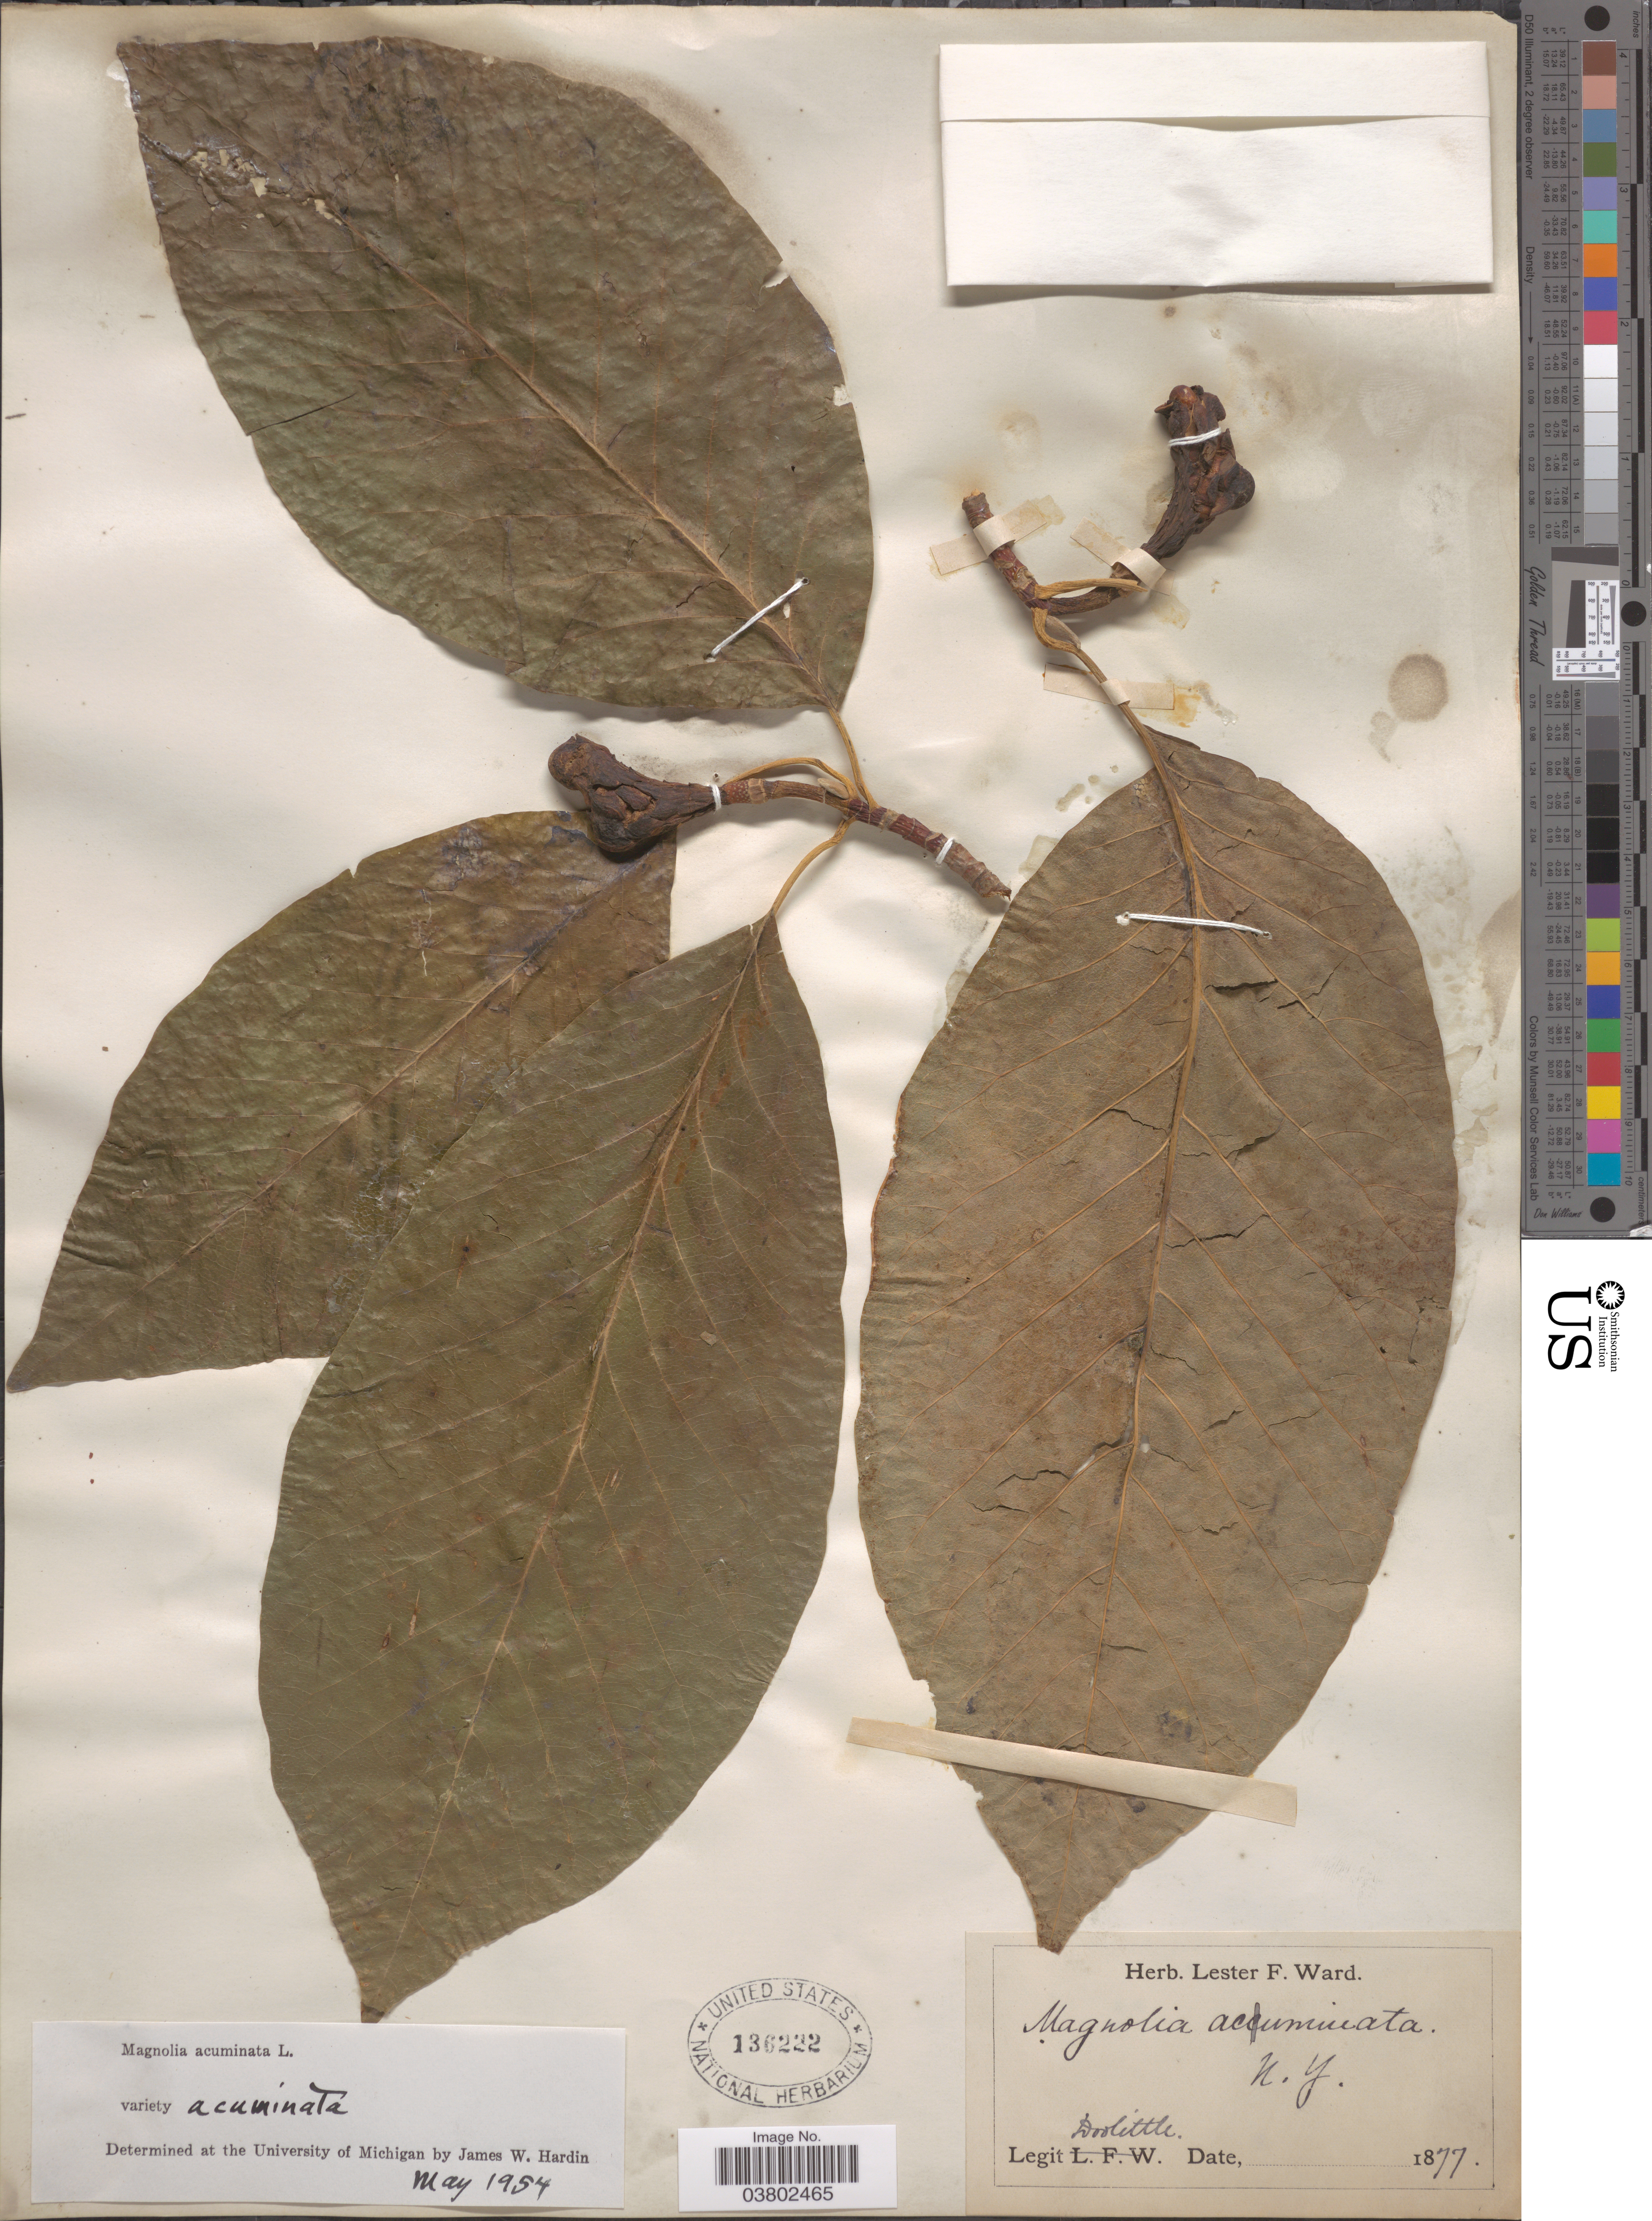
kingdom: Plantae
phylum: Tracheophyta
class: Magnoliopsida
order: Magnoliales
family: Magnoliaceae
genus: Magnolia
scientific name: Magnolia acuminata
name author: (L.) L.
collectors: -. Doolittle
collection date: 1877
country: United States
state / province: New York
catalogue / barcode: US 136222